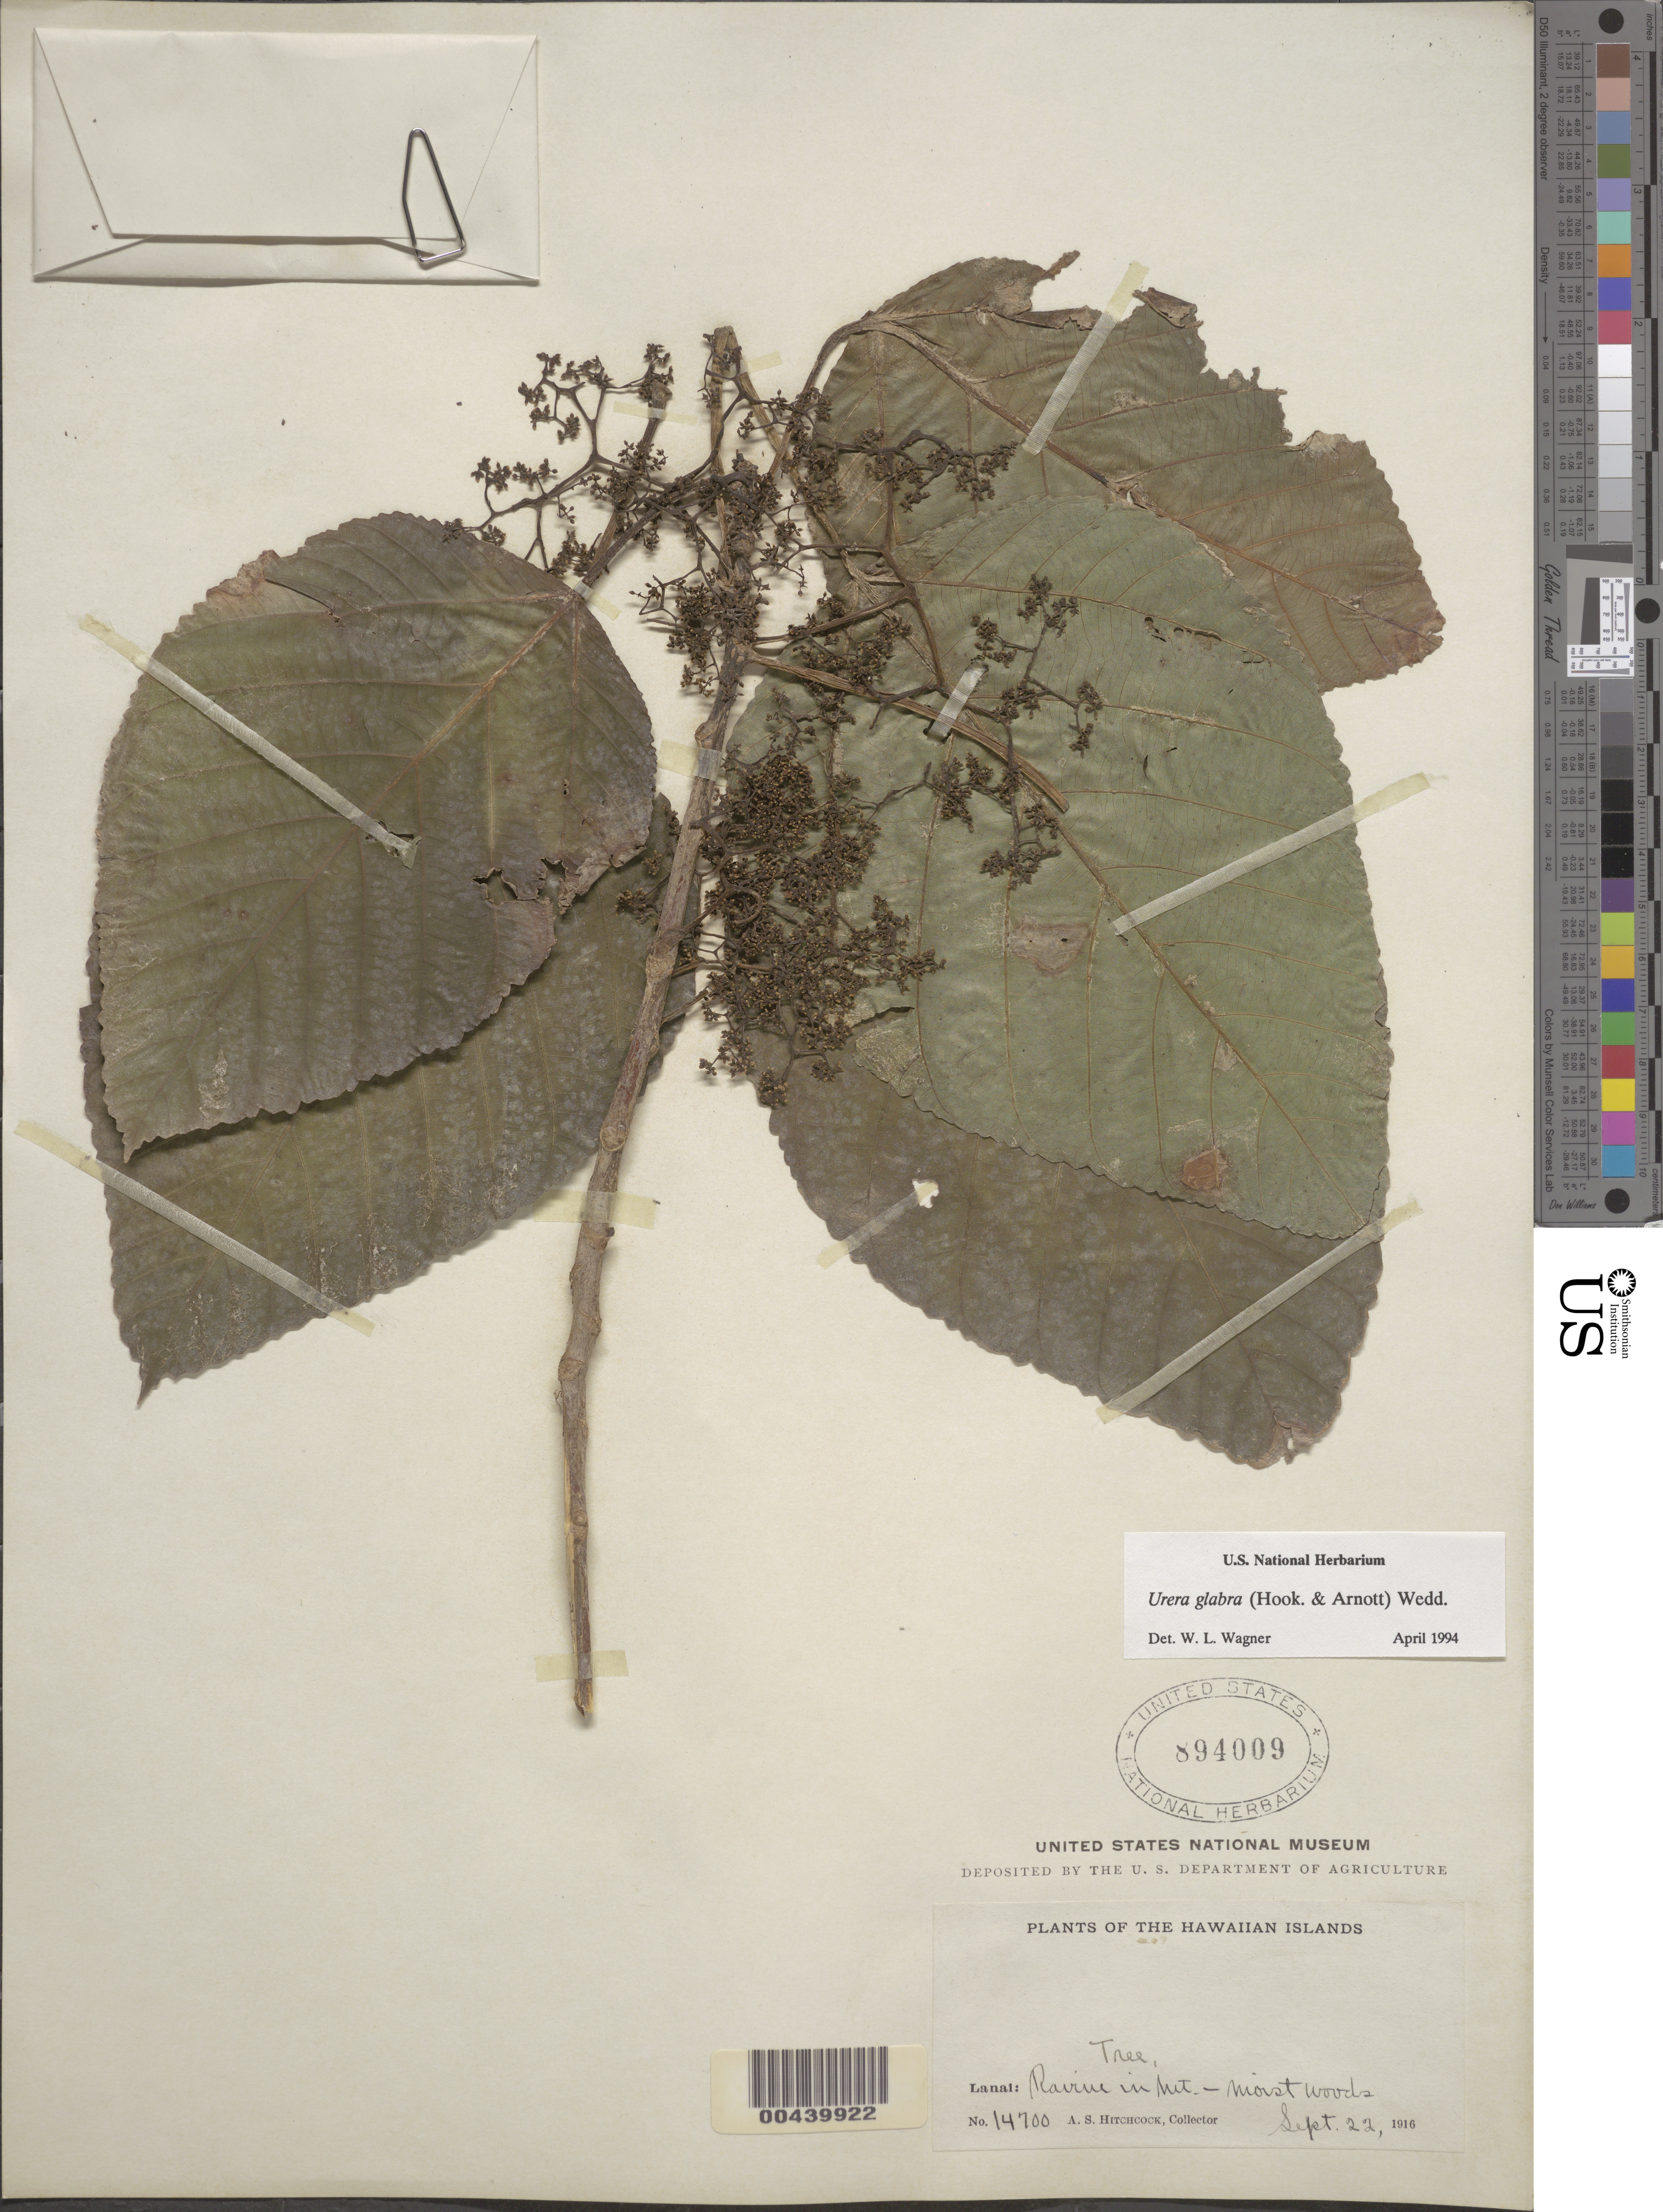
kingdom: Plantae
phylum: Tracheophyta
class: Magnoliopsida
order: Rosales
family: Urticaceae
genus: Touchardia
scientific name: Touchardia oahuensis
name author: T. Wells & A. K. Monro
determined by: Wagner, W. L., (BOT), Smithsonian Institution - National Museum of Natural History (UNITED STATES)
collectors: A. S. Hitchcock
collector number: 14700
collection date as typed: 22 Sep 1916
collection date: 1916-09-22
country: United States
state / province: Hawaii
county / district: Maui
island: Lana'i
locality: Ravine in Mt.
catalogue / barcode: US 894009